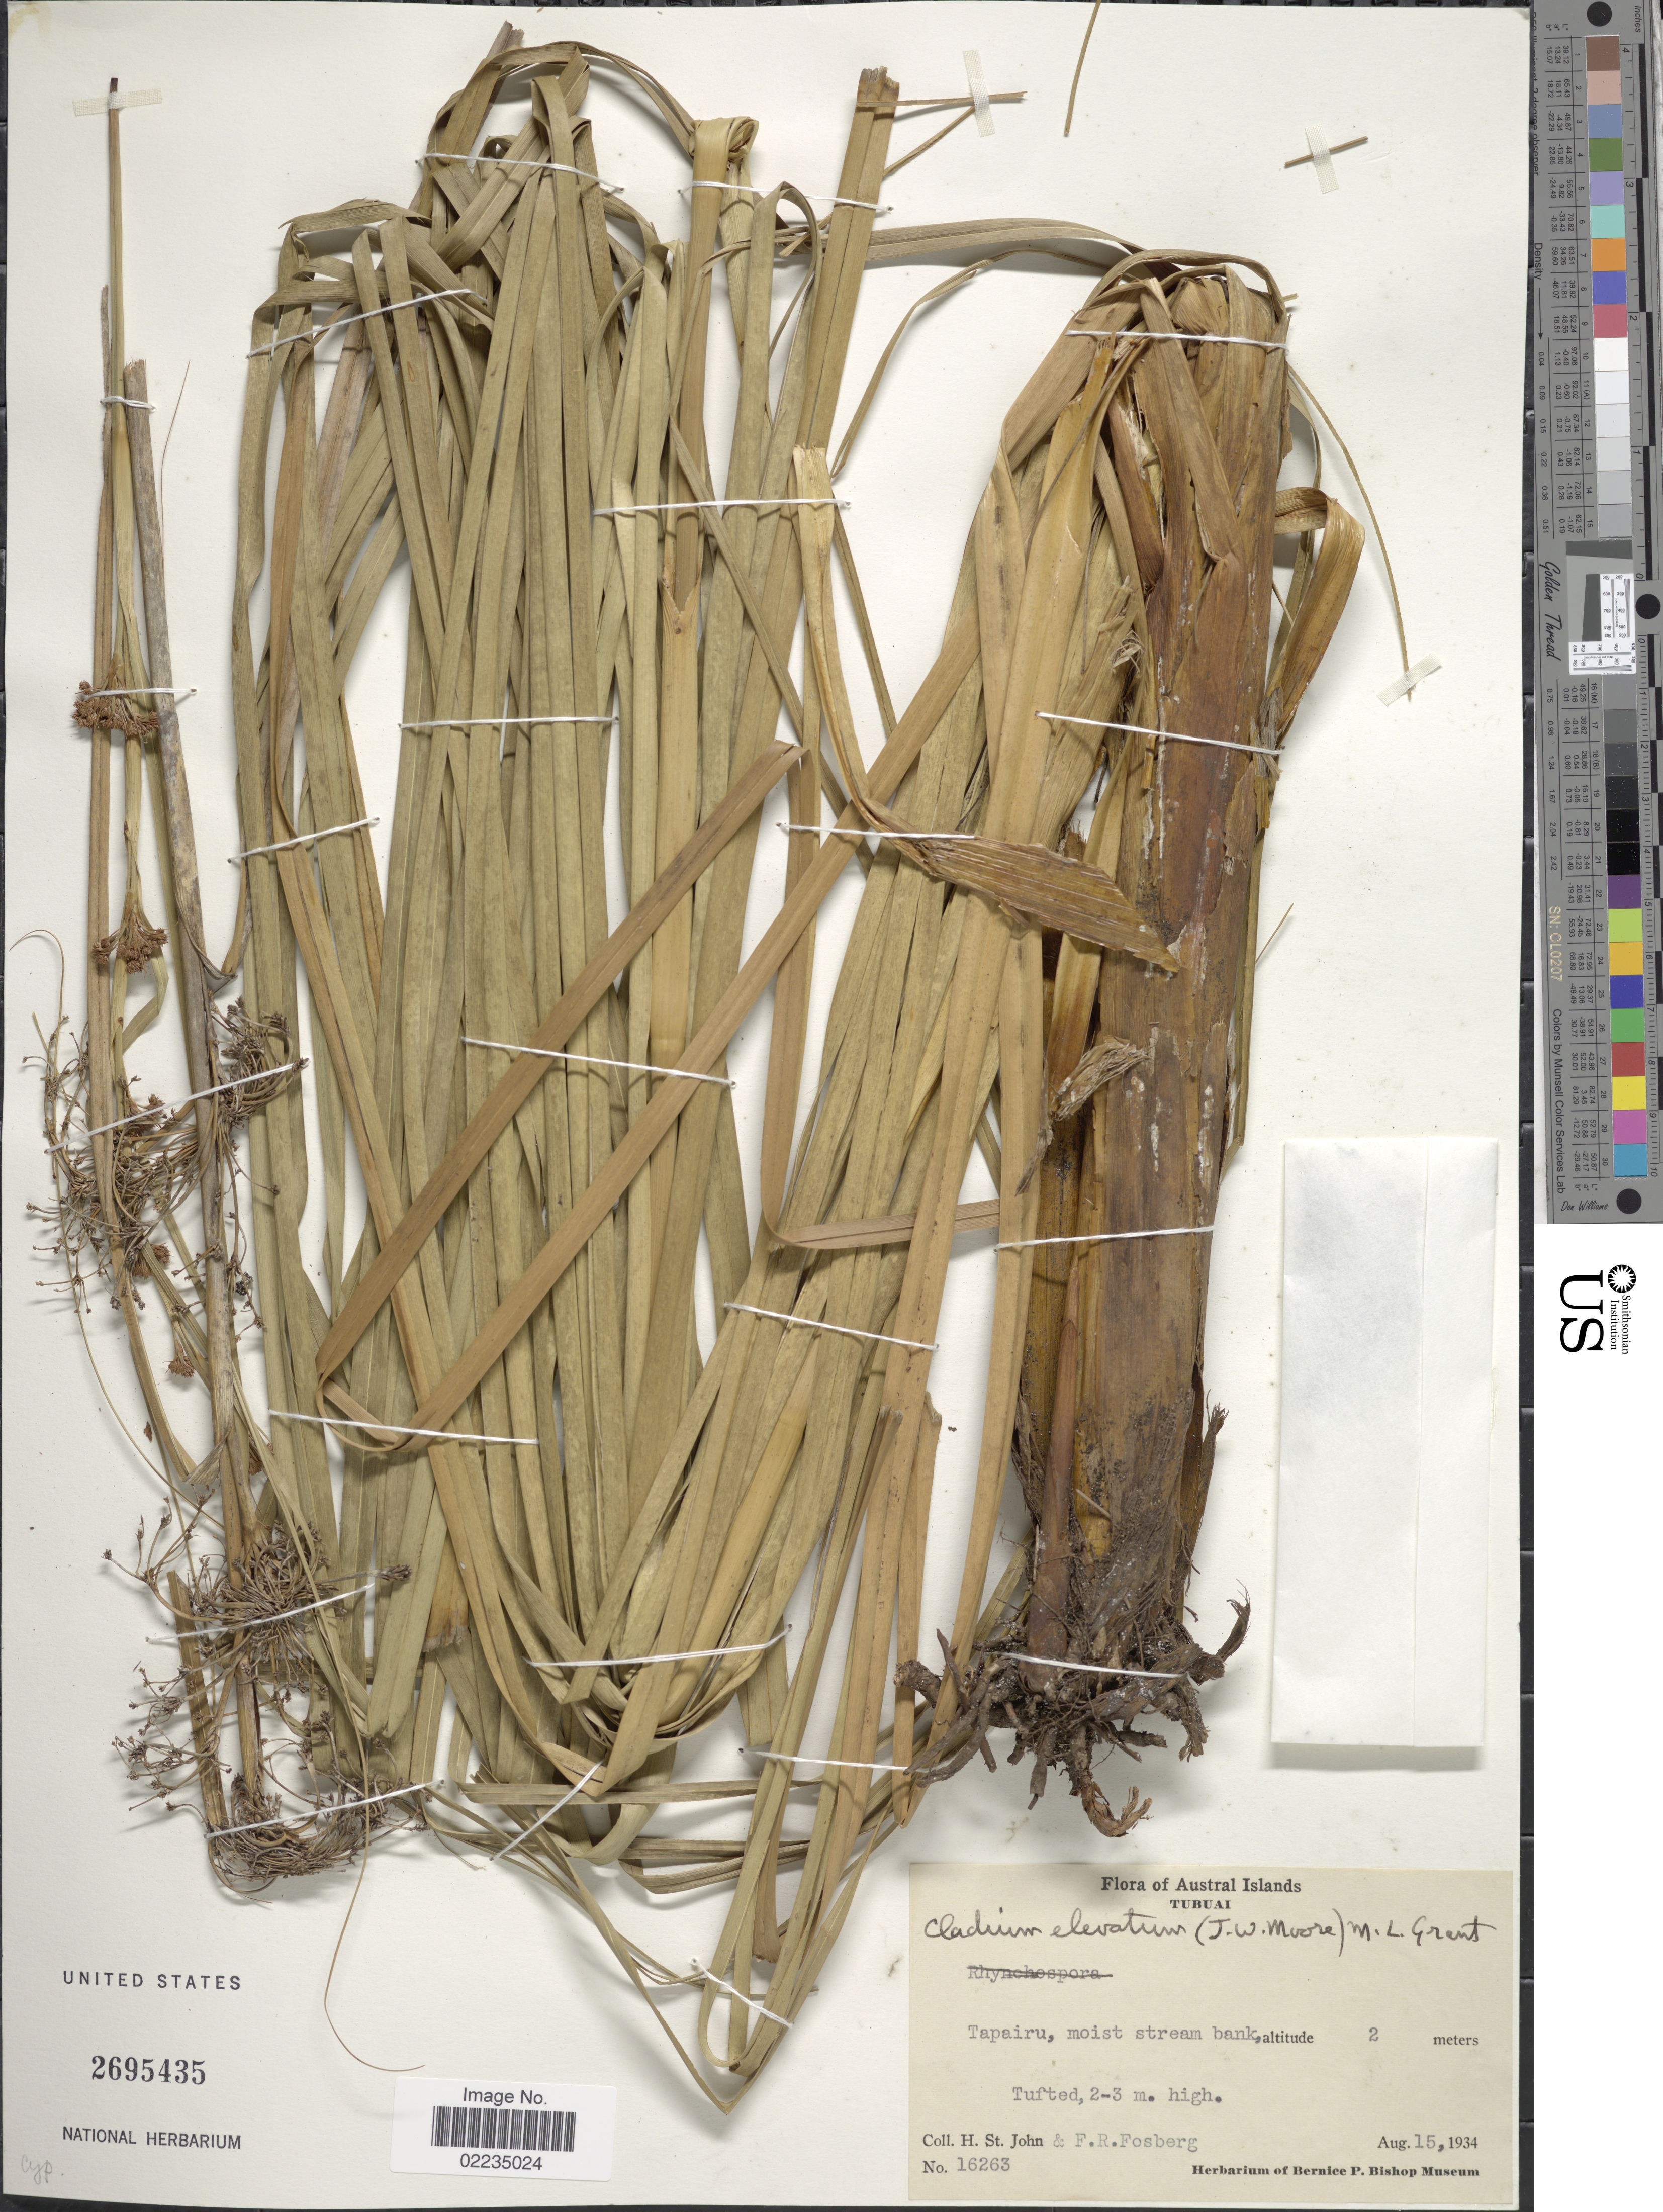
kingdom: Plantae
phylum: Tracheophyta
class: Liliopsida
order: Poales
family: Cyperaceae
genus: Cladium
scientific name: Cladium jamaicense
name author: Crantz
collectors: H. St. John & F. R. Fosberg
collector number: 16263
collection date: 1934-08-15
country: French Polynesia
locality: Austral Islands, Tubuai, Tapairu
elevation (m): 2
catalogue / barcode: US 2695435